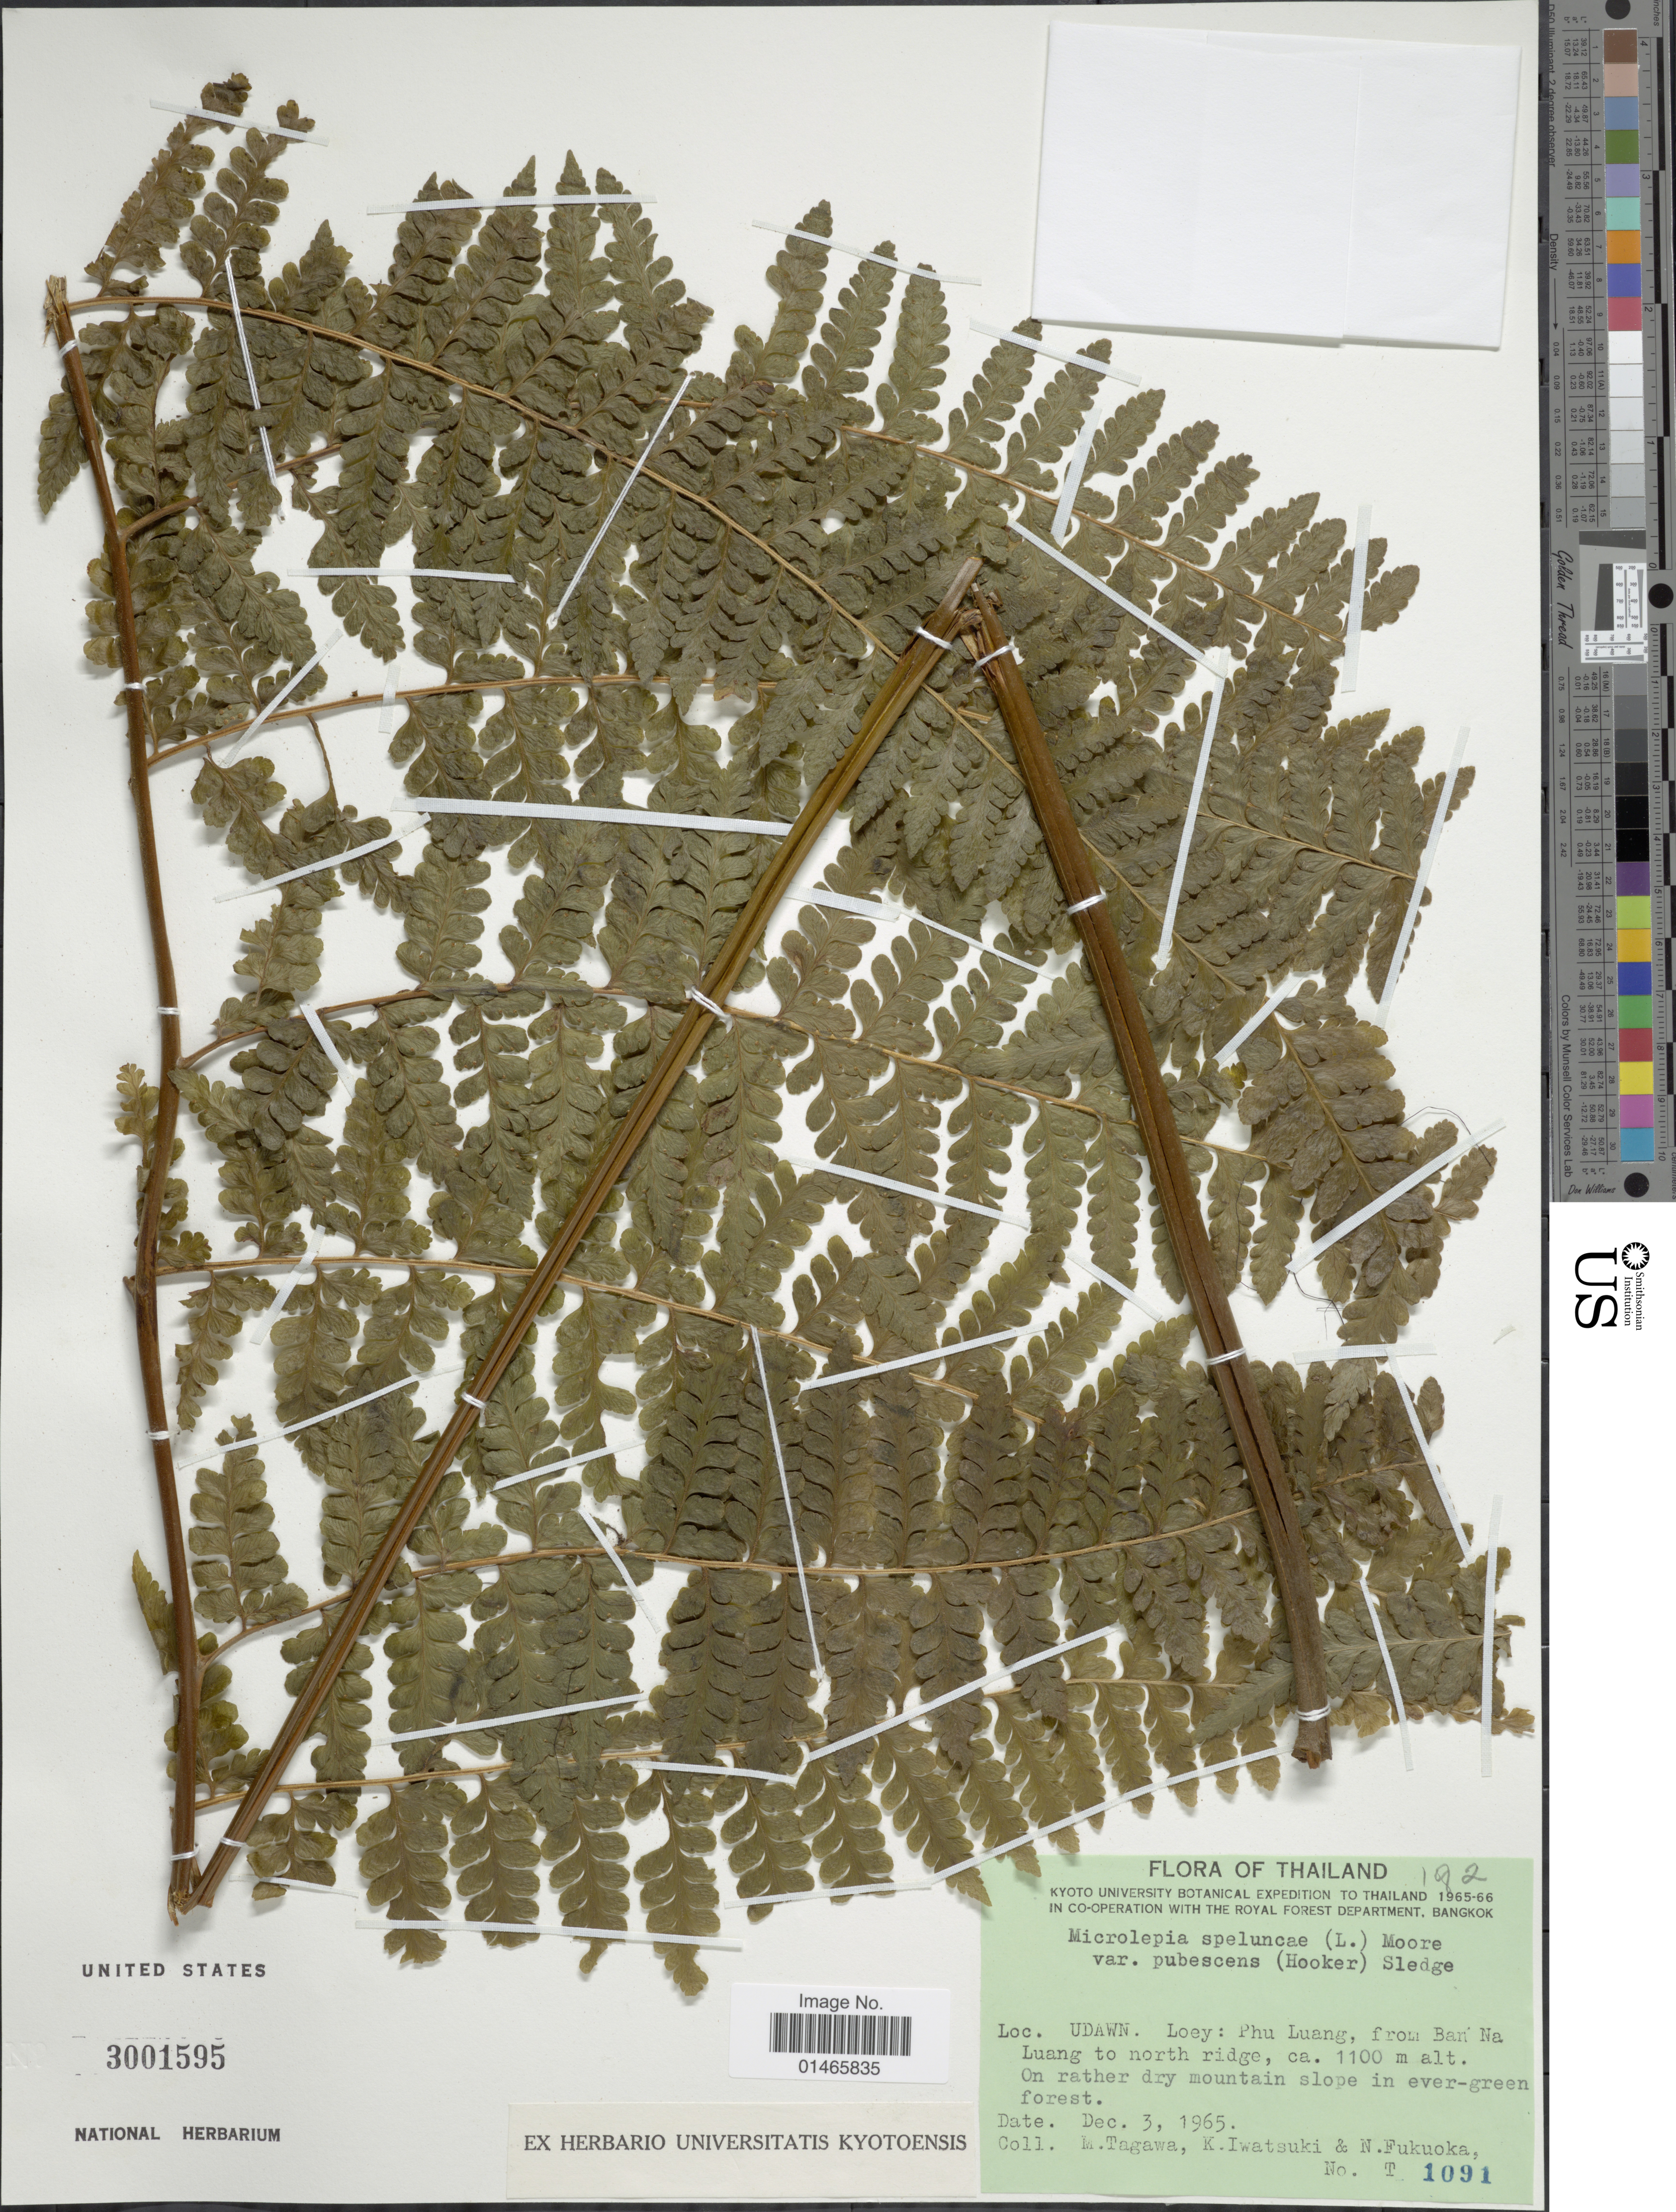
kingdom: Plantae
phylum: Tracheophyta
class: Polypodiopsida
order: Polypodiales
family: Dennstaedtiaceae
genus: Microlepia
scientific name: Microlepia speluncae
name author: (L.) T. Moore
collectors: M. Tagawa, K. Iwatsuki & N. Fukuoka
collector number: T1091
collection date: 1965-12-03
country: Thailand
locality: Udawn, Loey: Phu Luang, from Bari Na Luang to north ridge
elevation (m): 1100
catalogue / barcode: US 3001595